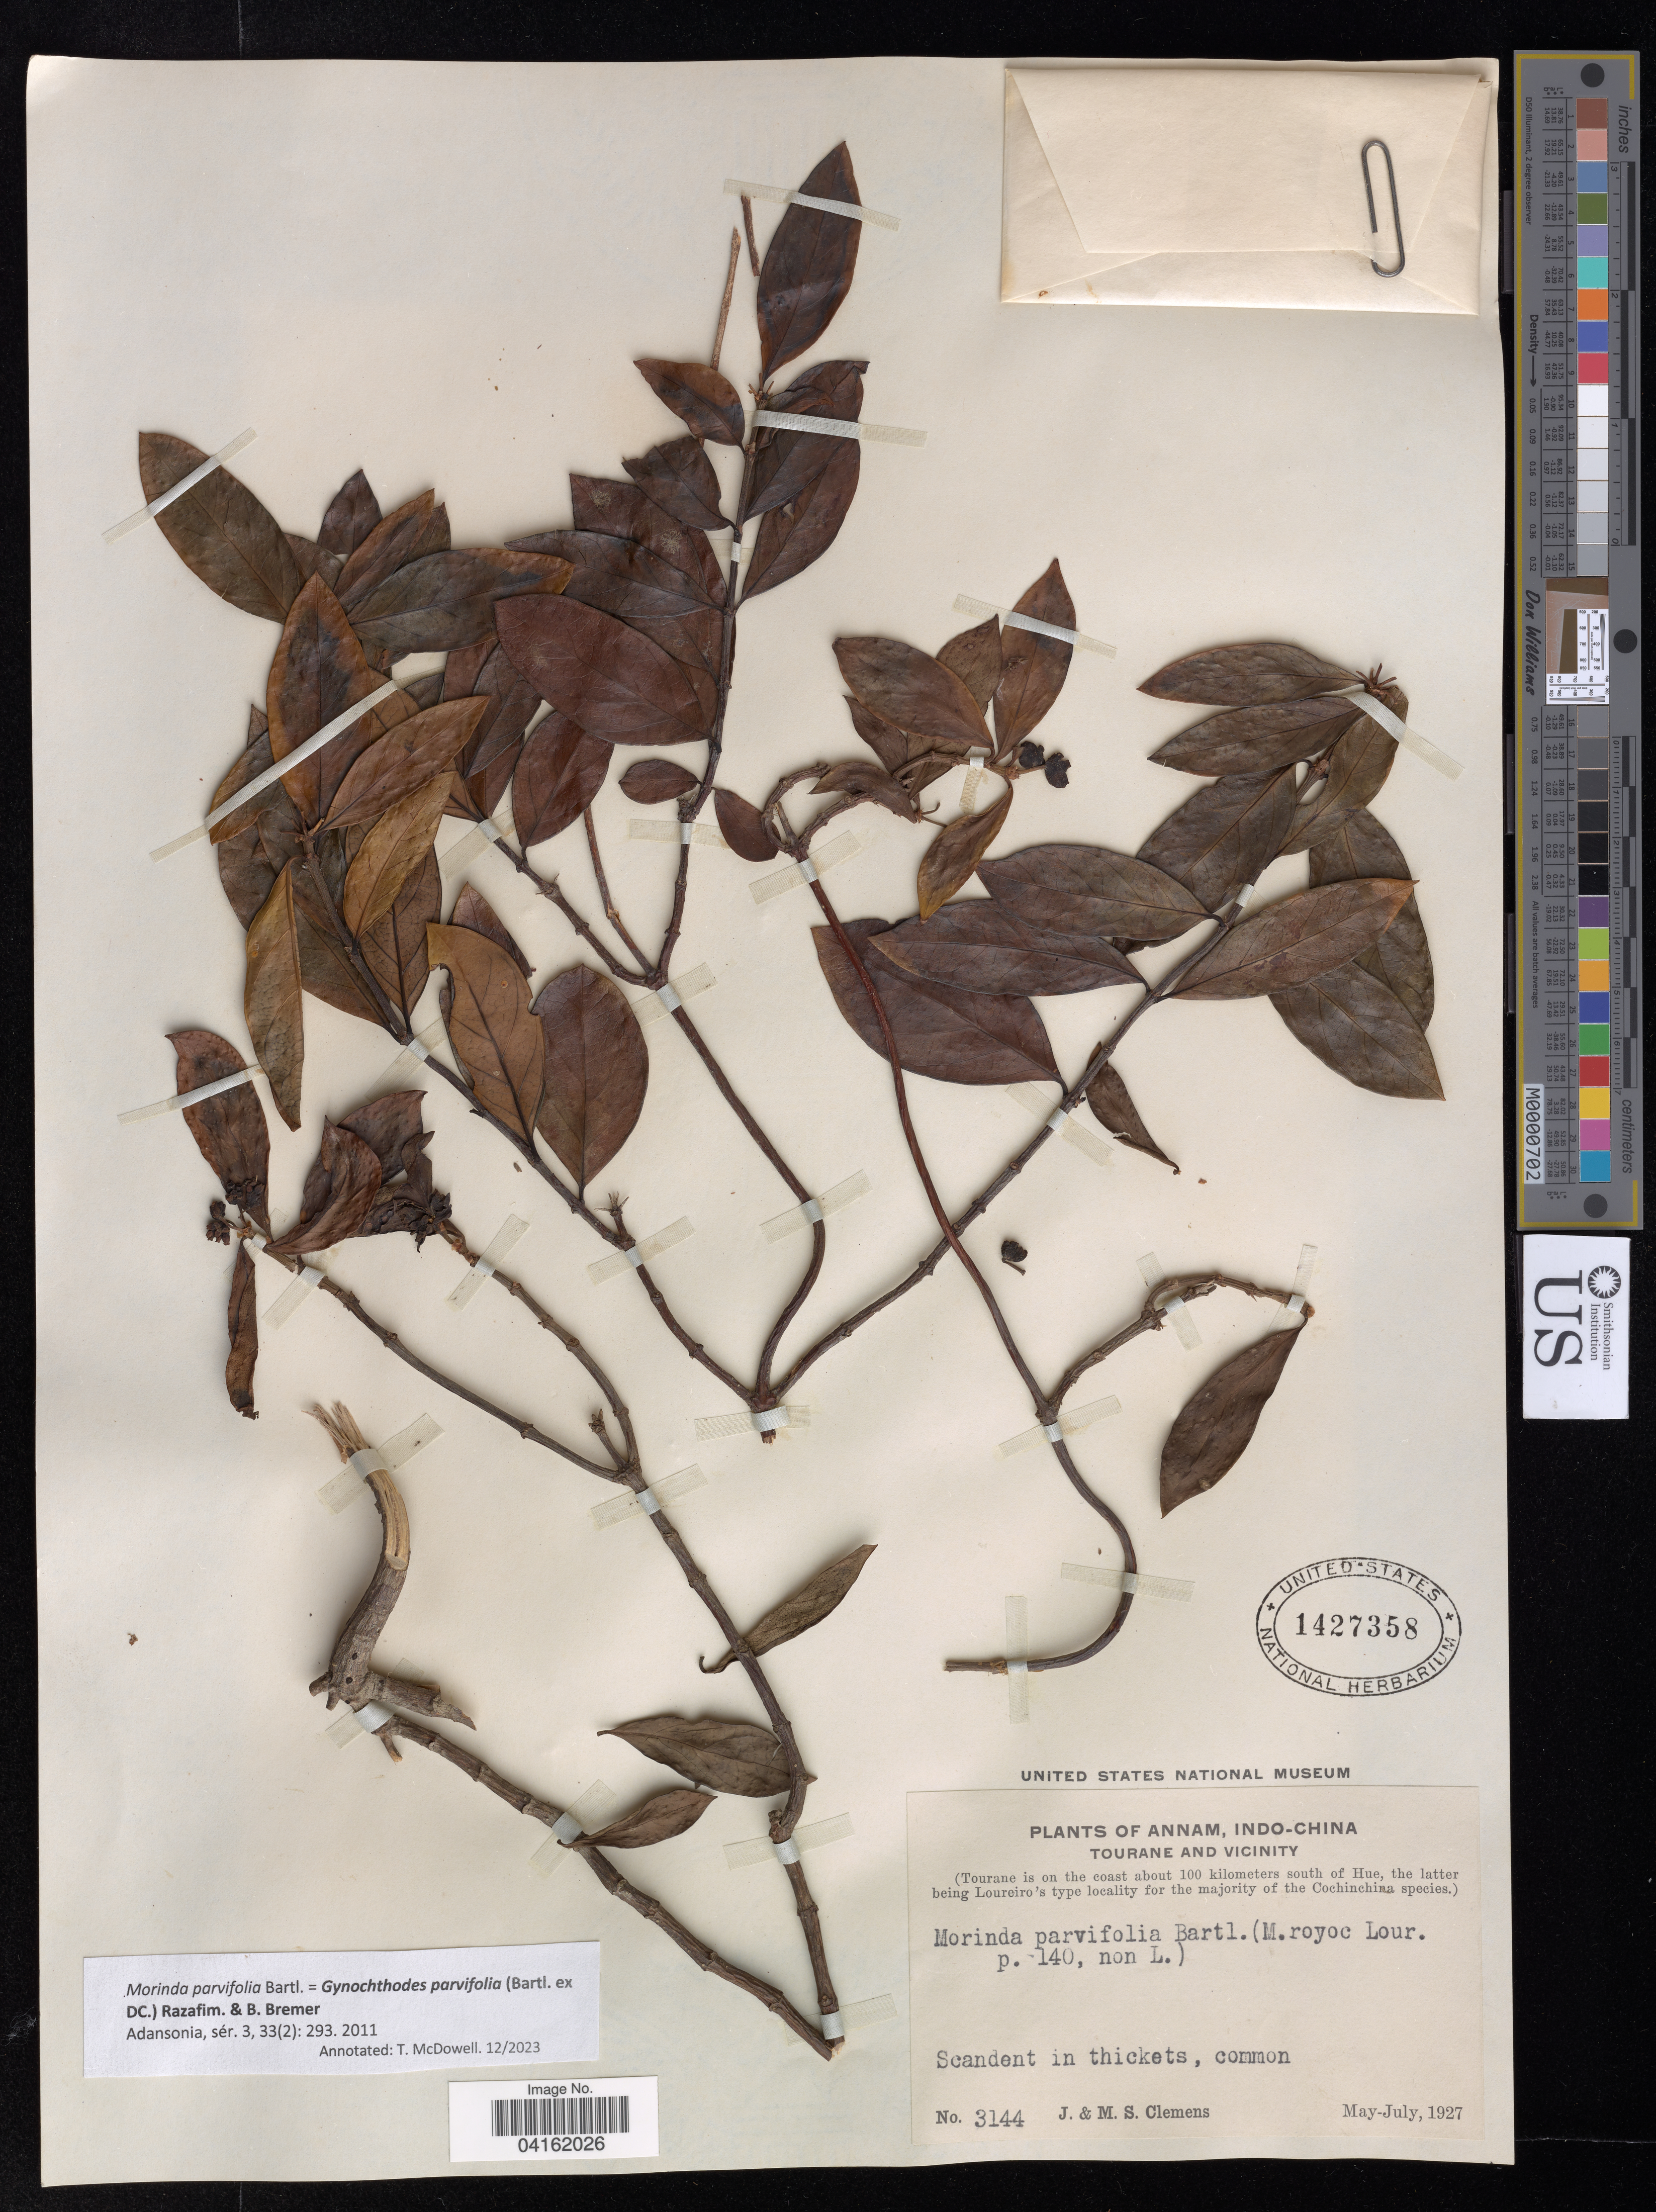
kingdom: Plantae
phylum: Tracheophyta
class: Magnoliopsida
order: Gentianales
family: Rubiaceae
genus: Gynochthodes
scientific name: Gynochthodes parvifolia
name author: (Bartl. ex DC.) Razafim. & B. Bremer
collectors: J. Clemens & M. Clemens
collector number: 3144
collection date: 1927-05/1927-07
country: Vietnam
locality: Indo-China. Tourane and vicinity. (Tourane is on the coast about 100 kilometers south of Hue, the latter being Loureiro's type locality for the majority of the Cochinchina species).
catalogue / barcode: US 1427358